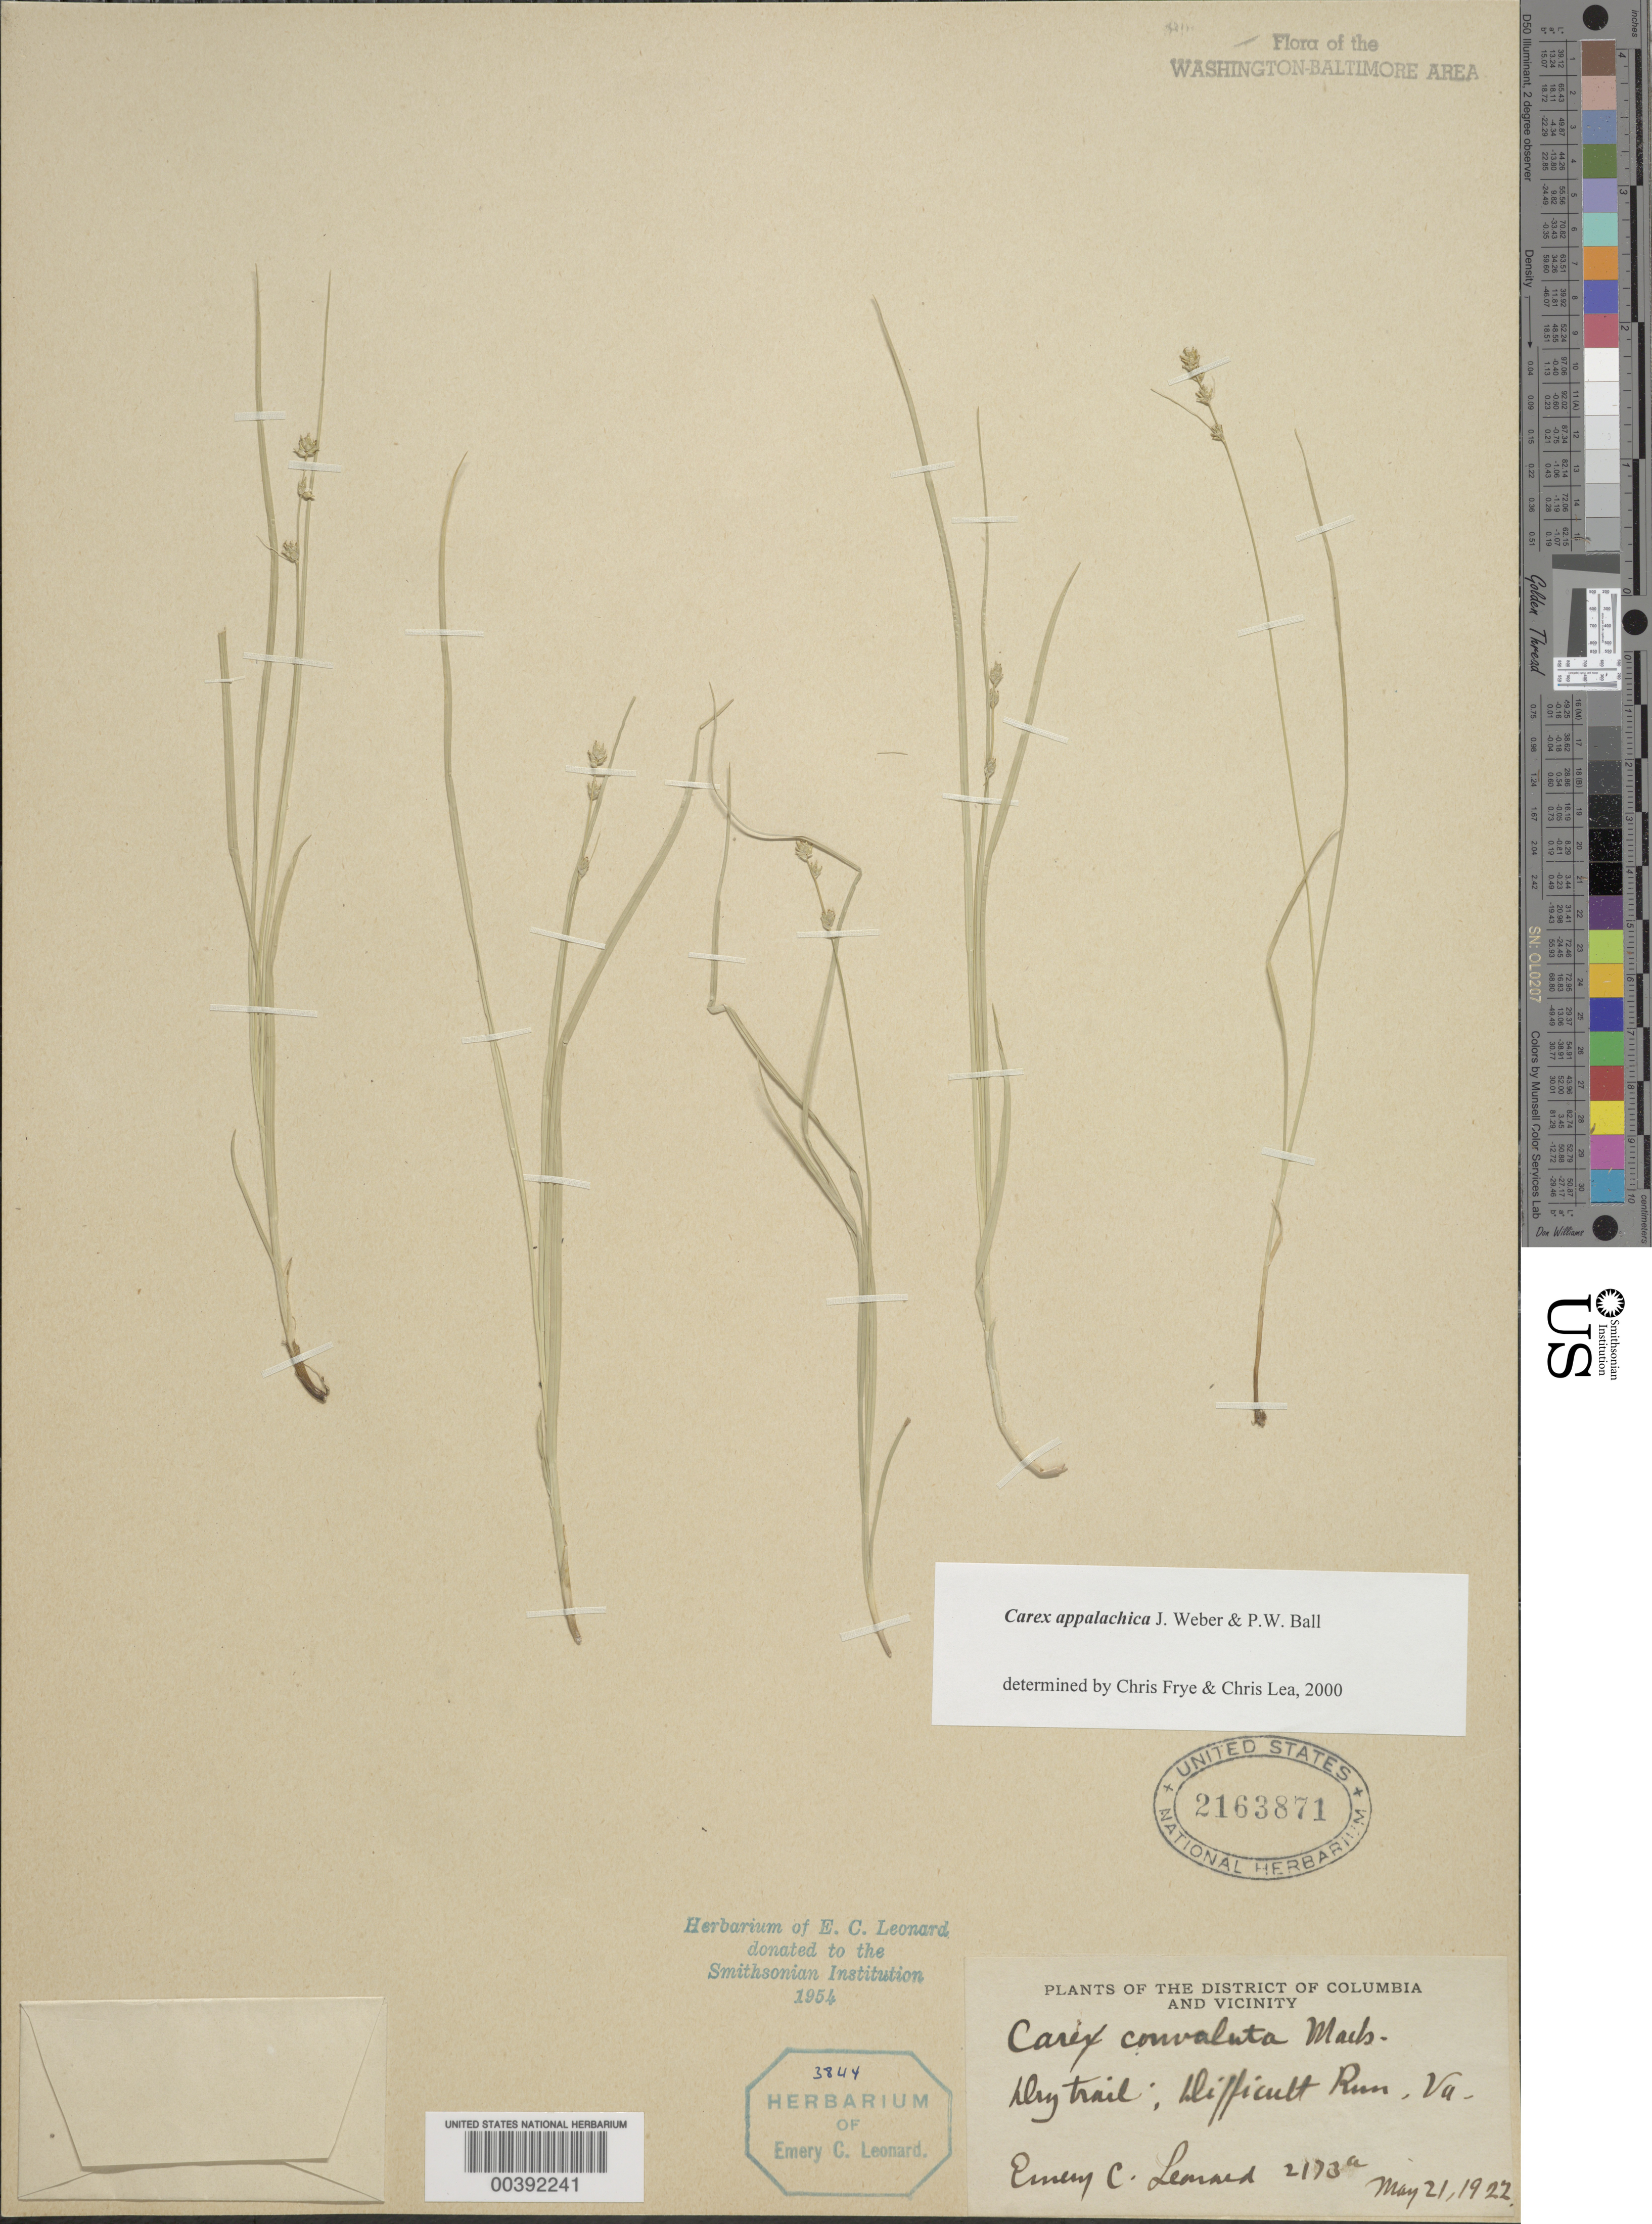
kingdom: Plantae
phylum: Tracheophyta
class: Liliopsida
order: Poales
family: Cyperaceae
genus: Carex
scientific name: Carex appalachica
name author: J.M. Webber & P.W. Ball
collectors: E. C. Leonard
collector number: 2173A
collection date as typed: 21 May 1922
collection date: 1922-05-21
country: United States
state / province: Virginia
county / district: Fairfax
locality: Difficult Run C. & O. Canal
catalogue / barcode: US 2163871